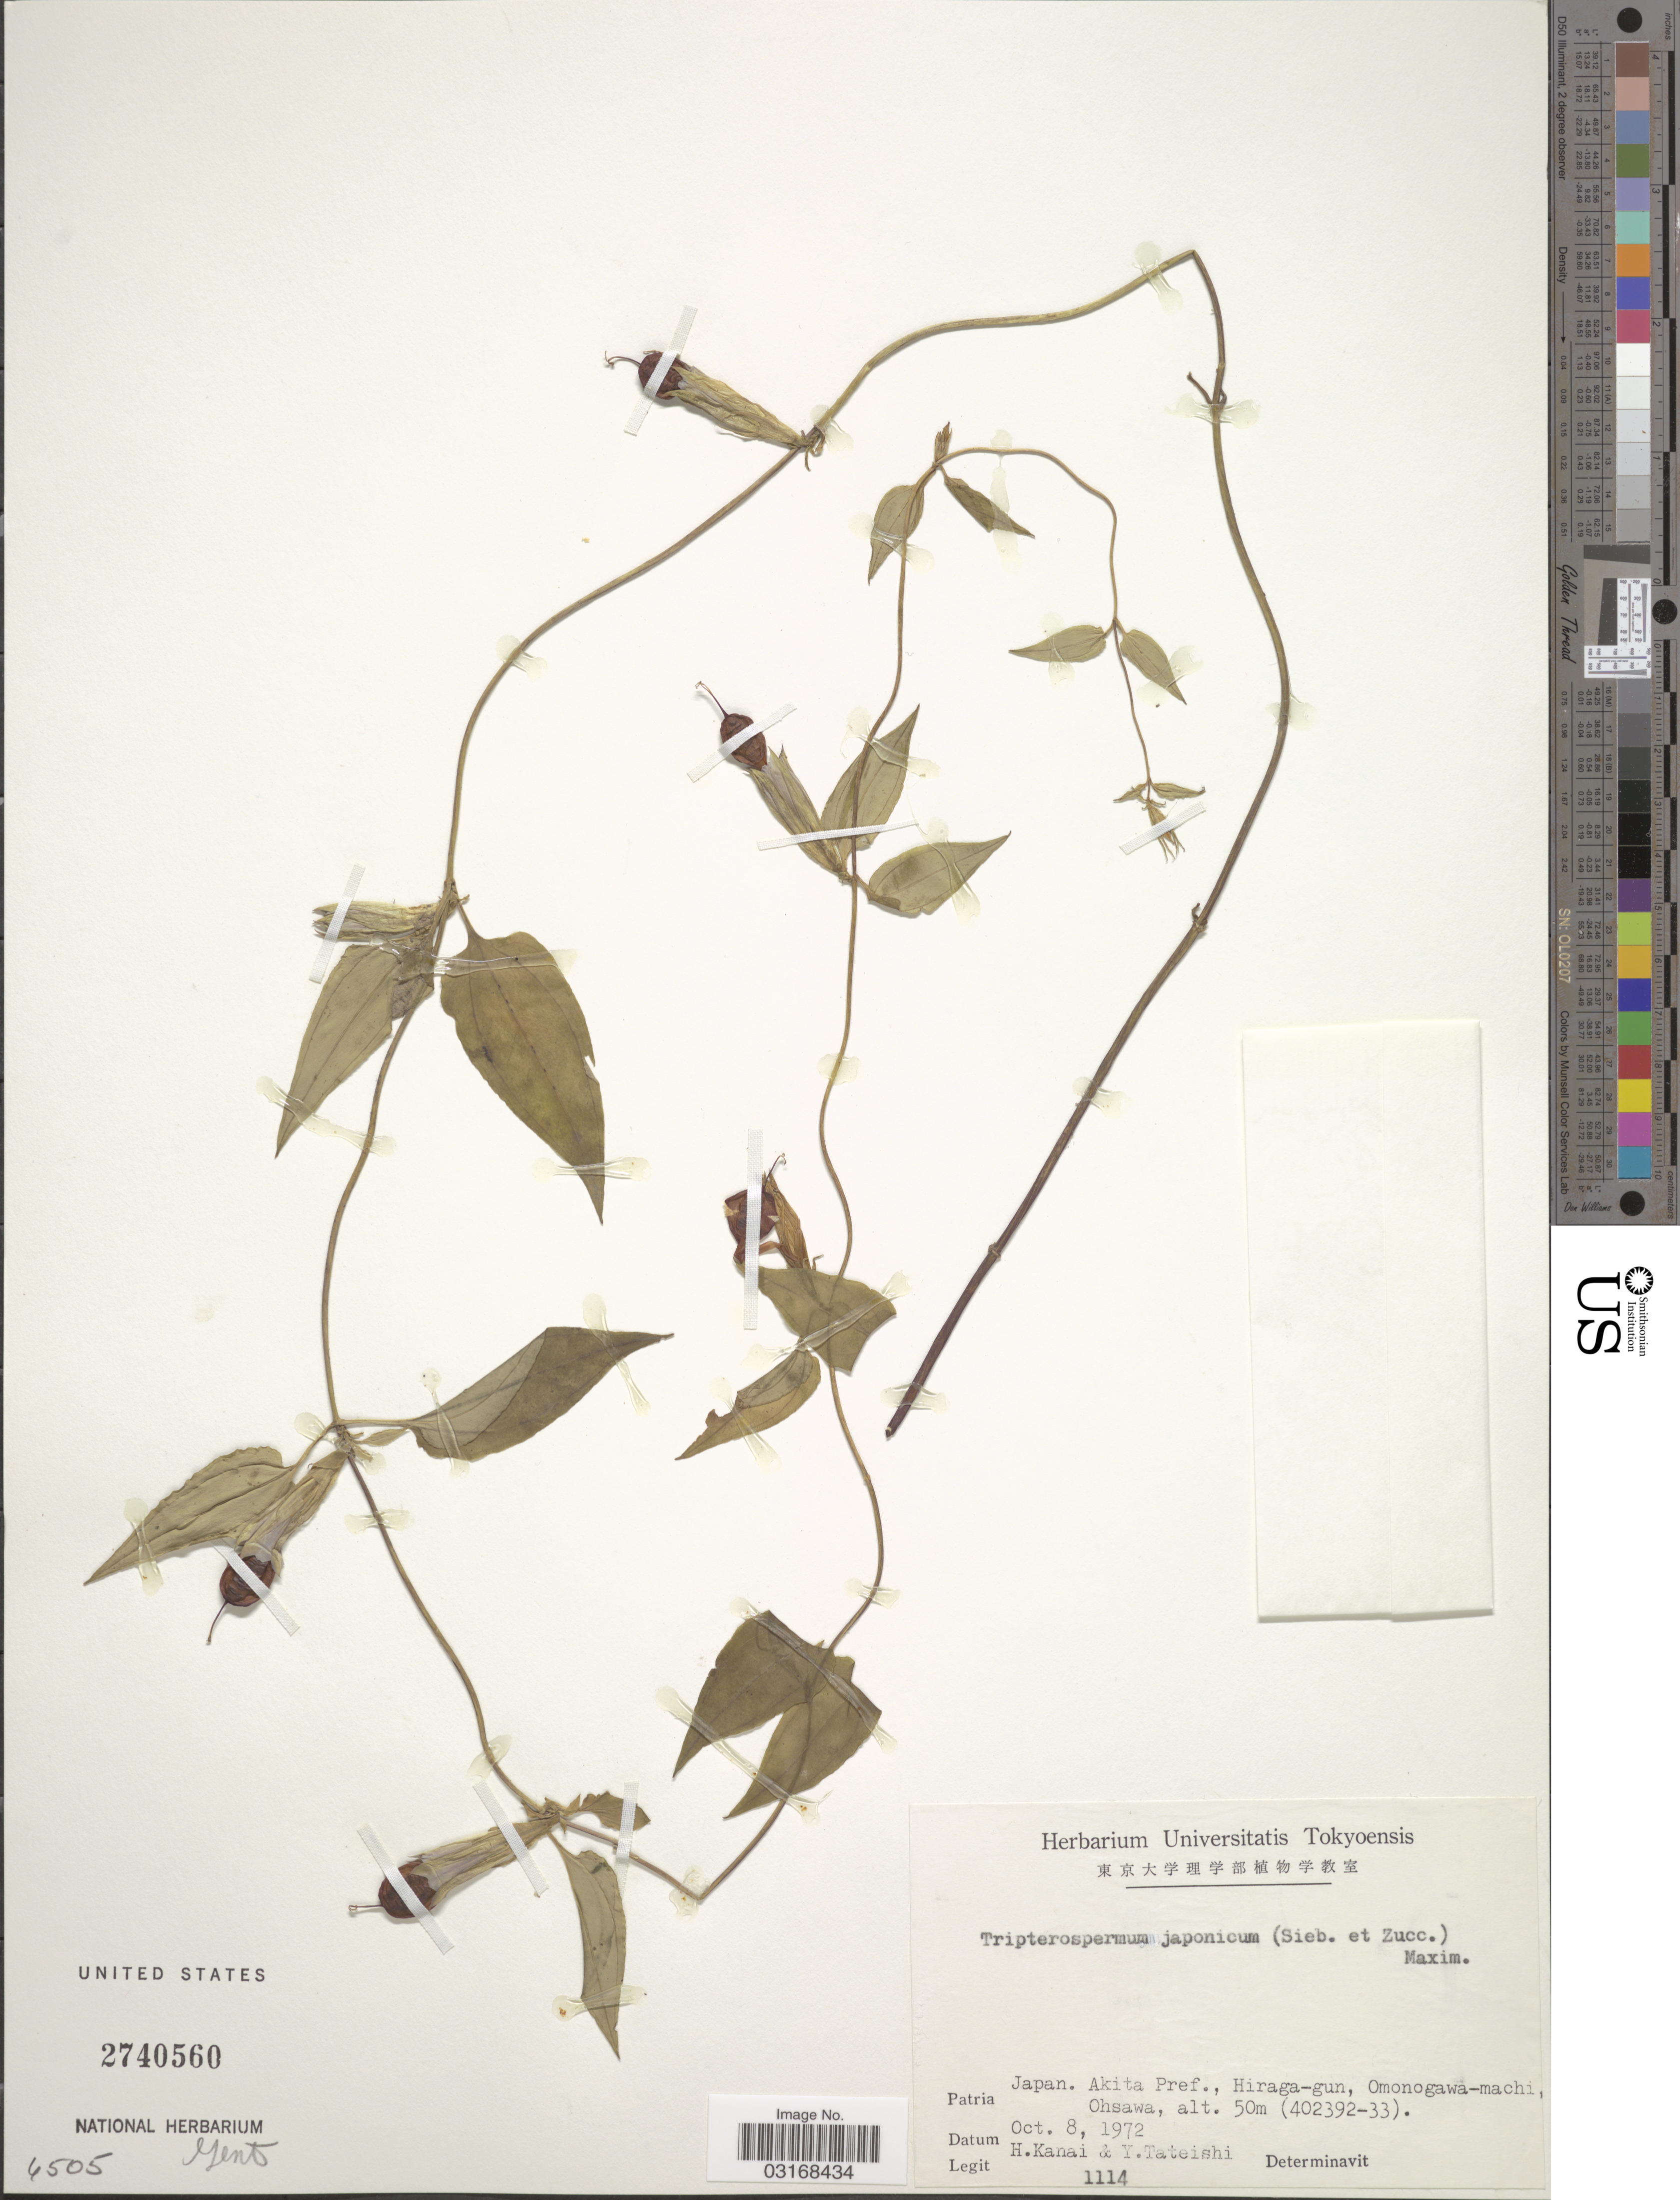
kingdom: Plantae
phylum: Tracheophyta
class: Magnoliopsida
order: Gentianales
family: Gentianaceae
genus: Crawfurdia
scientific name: Crawfurdia japonica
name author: Siebold & Zucc.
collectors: H. Kanai & Y. Tateishi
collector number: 1114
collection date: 1972-10-08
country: Japan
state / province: Akita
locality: Akita Pref., Hiraga-gun, Omonogawa-machi, Ohsawa. (402392-33).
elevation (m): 50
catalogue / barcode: US 2740560